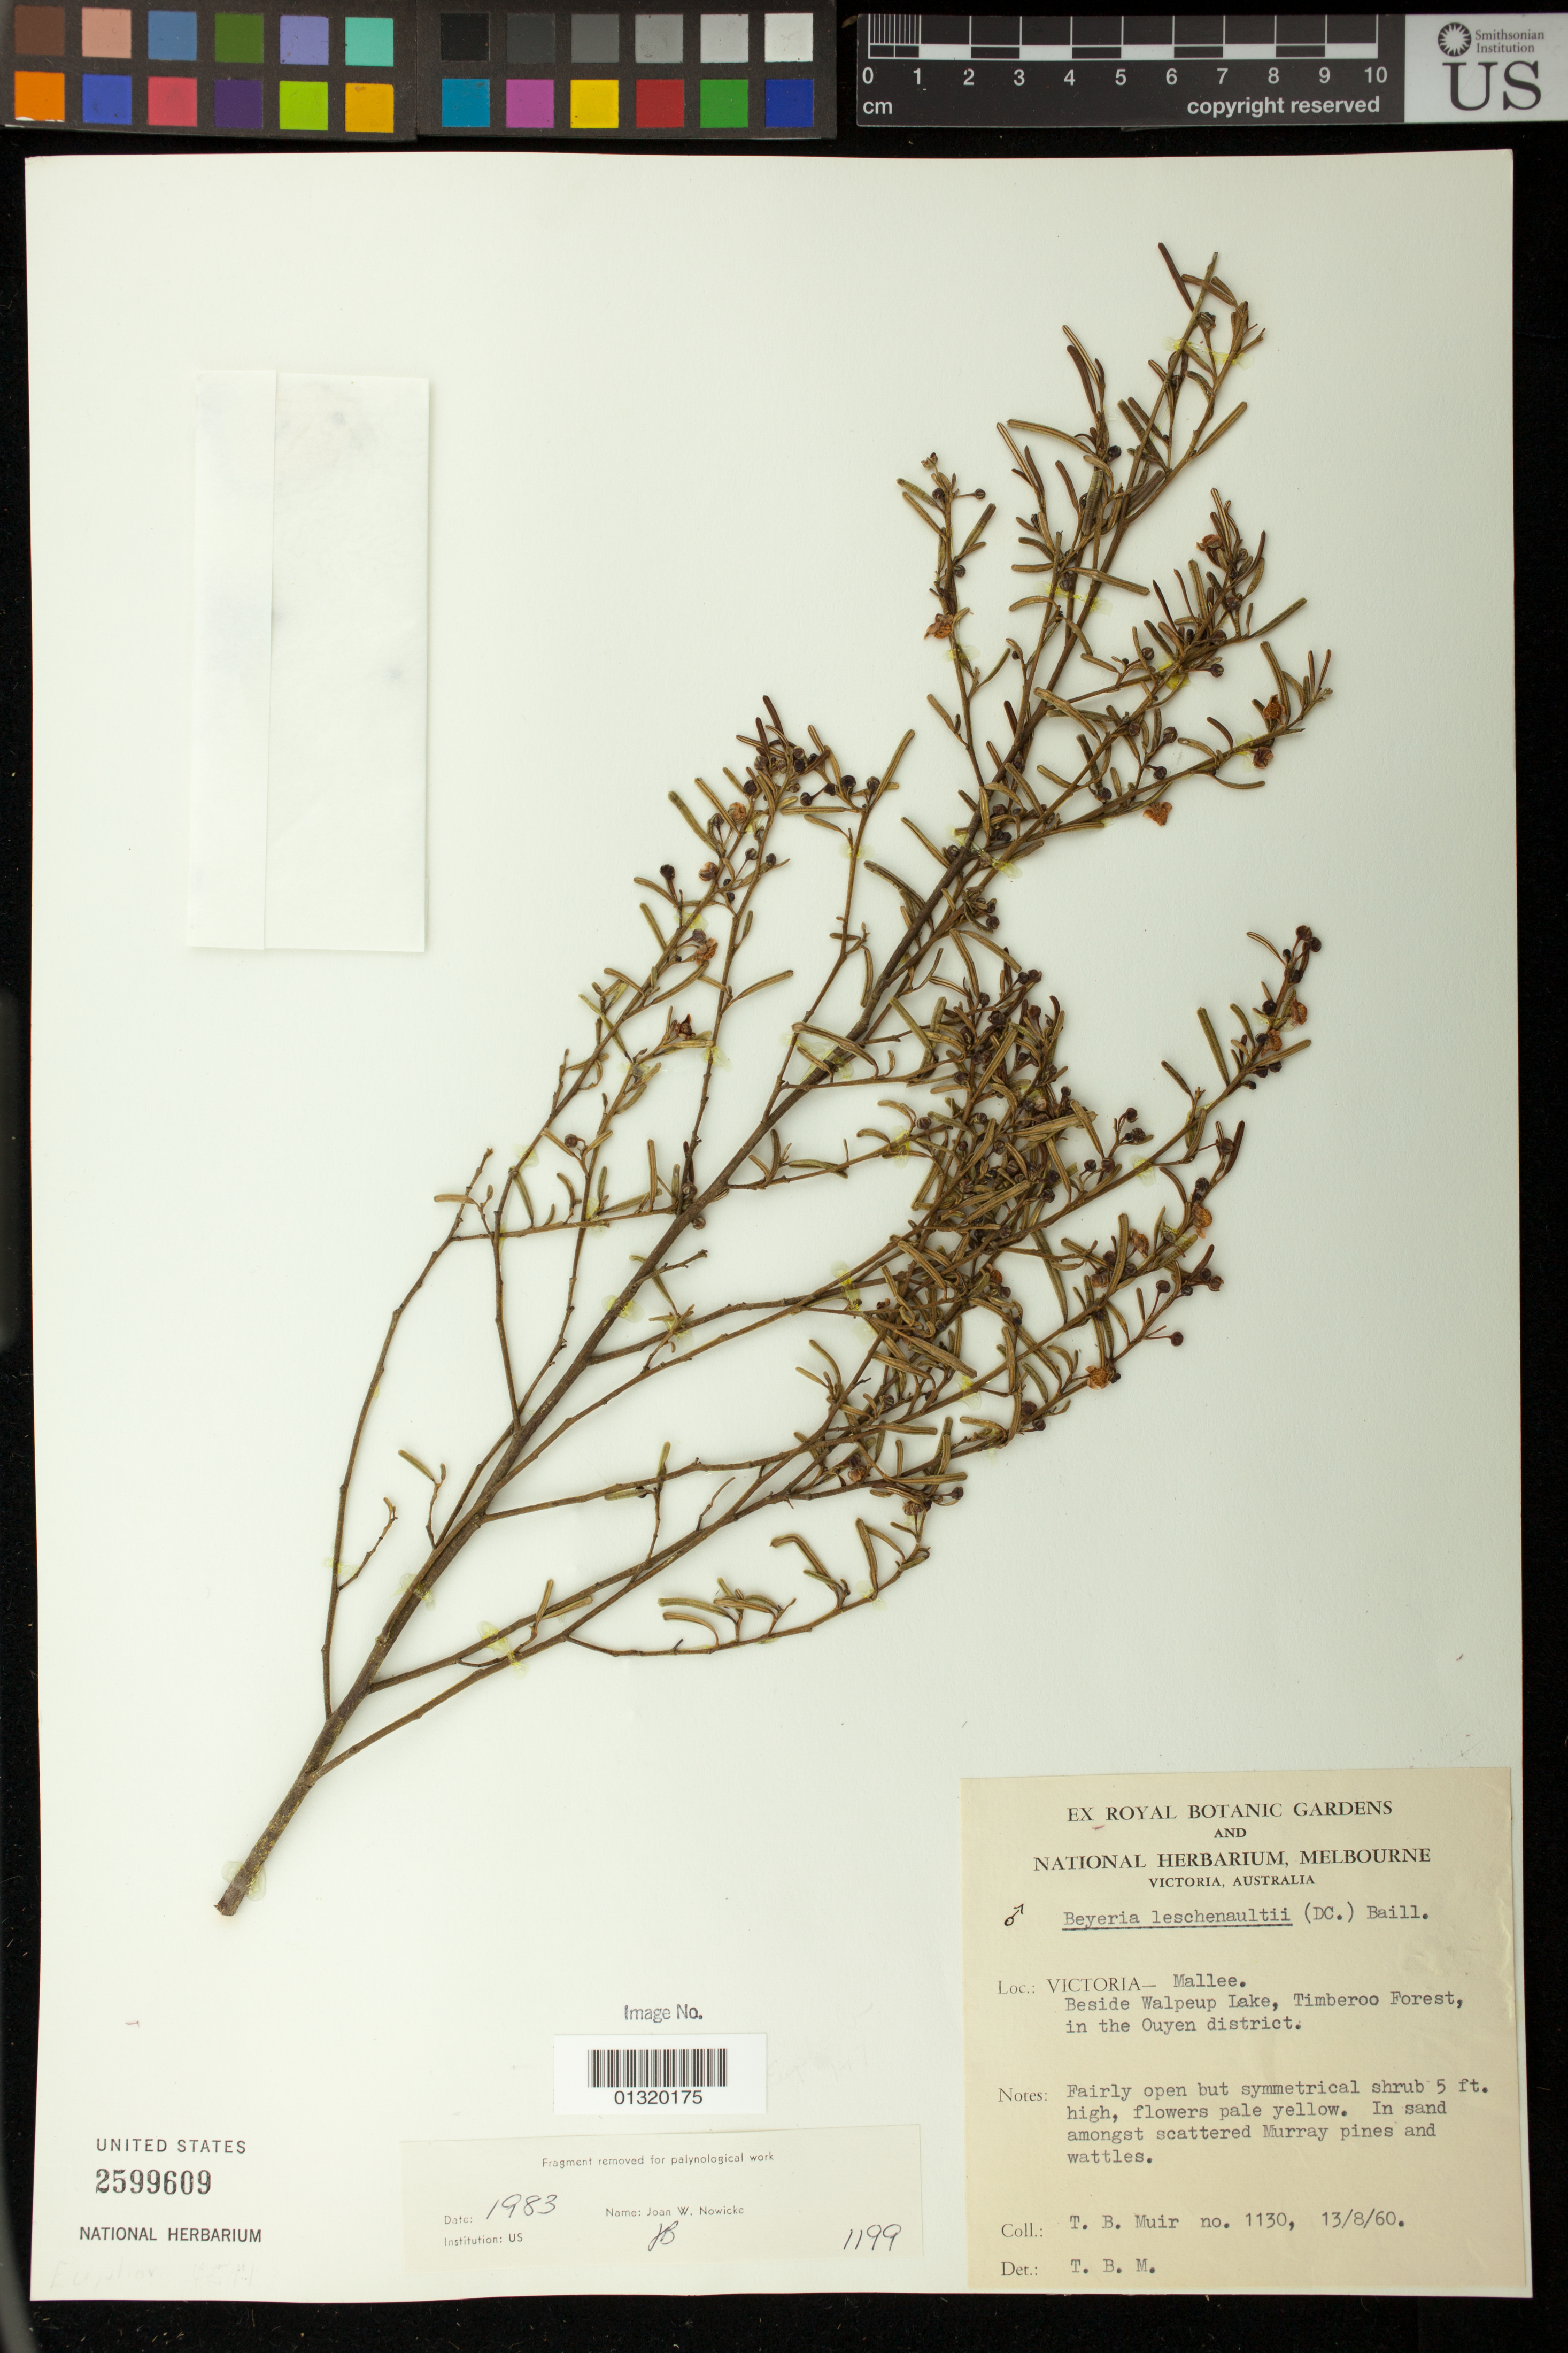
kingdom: Plantae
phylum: Tracheophyta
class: Magnoliopsida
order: Malpighiales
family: Euphorbiaceae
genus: Beyeria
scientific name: Beyeria leschenaultii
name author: (DC.) Baill.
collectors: T. Muir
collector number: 1130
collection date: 1960-08-13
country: Australia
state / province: Victoria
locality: Mallee. Beside Walpeup Lake, Timberoo Forest, in the Ouyen district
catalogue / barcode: US 2599609